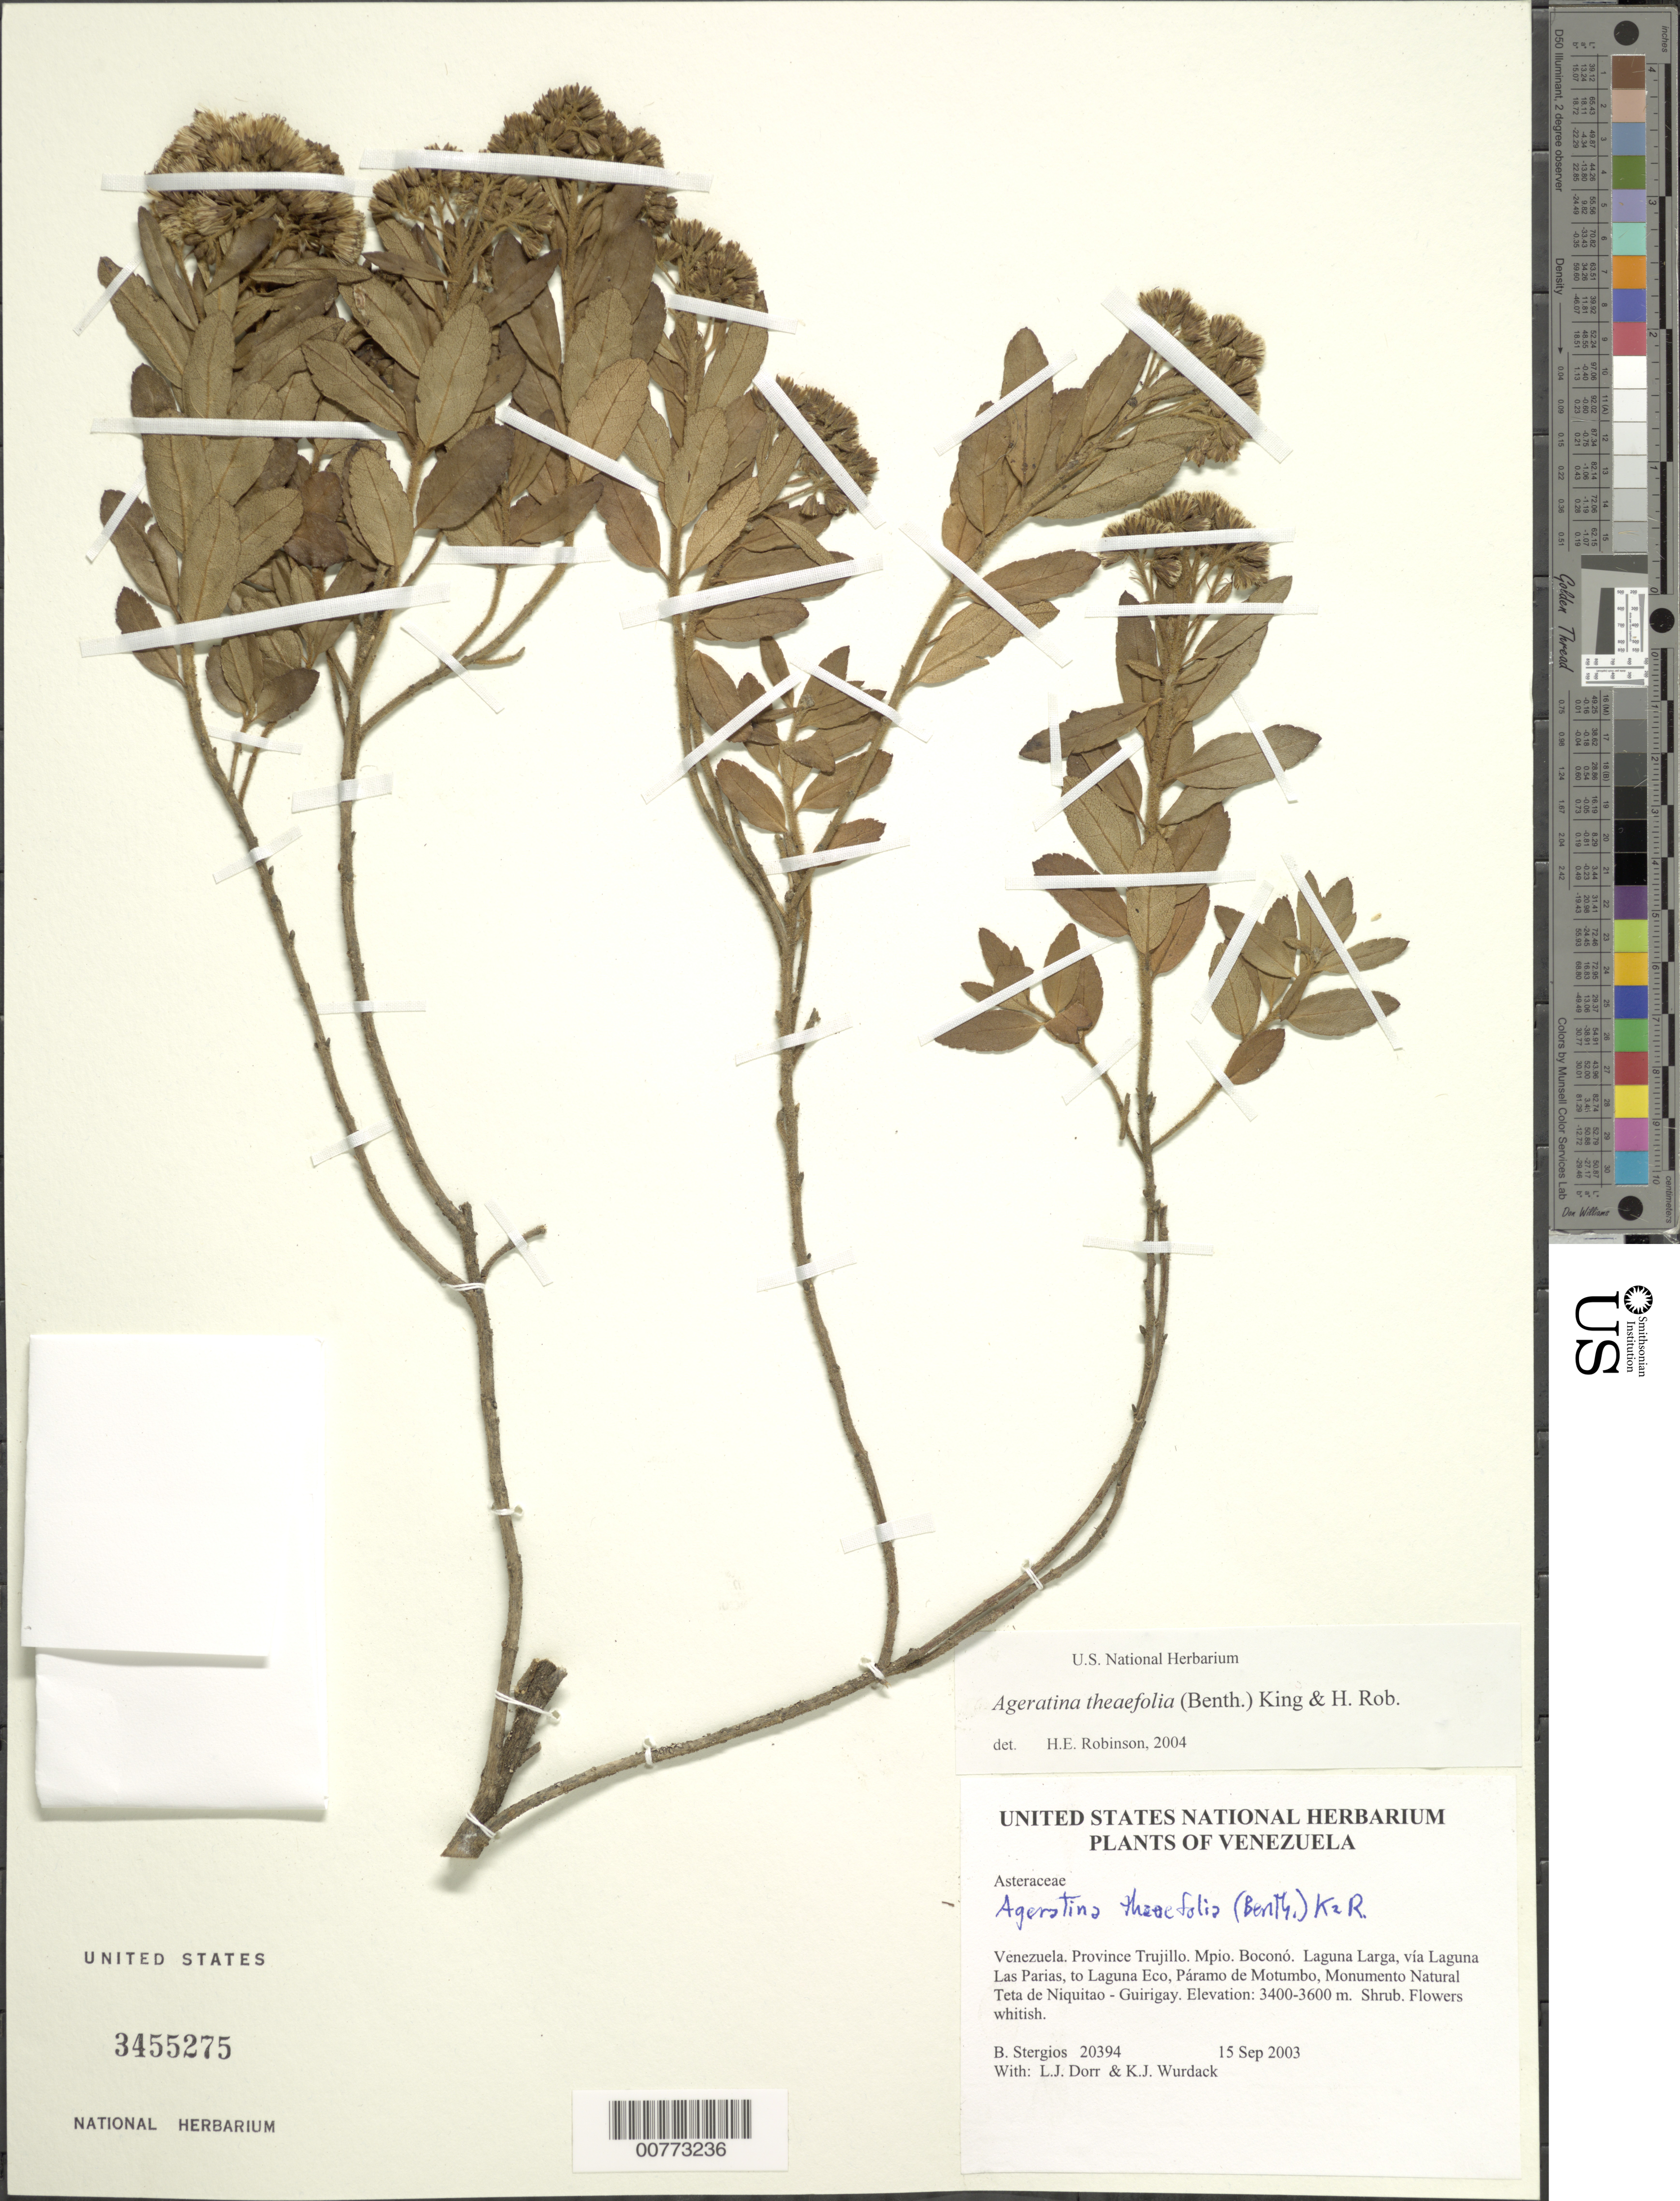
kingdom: Plantae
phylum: Tracheophyta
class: Magnoliopsida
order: Asterales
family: Asteraceae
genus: Ageratina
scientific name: Ageratina theaefolia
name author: (Benth.) R.M. King & H. Rob.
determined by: Robinson, Harold E., (US)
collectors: B. G. Stergios, L. J. Dorr & K. Wurdack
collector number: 20394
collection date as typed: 15 Sep 2003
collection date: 2003-09-15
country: Venezuela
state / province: Trujillo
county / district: Boconó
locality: Laguna Larga, vía Laguna Las Parias, to Laguna Eco, Páramo de Motumbo, Monumento Natural Teta de Niquitao - Guirigay.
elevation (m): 3400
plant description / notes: NY, PORT, TEX, US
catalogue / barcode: US 3455275